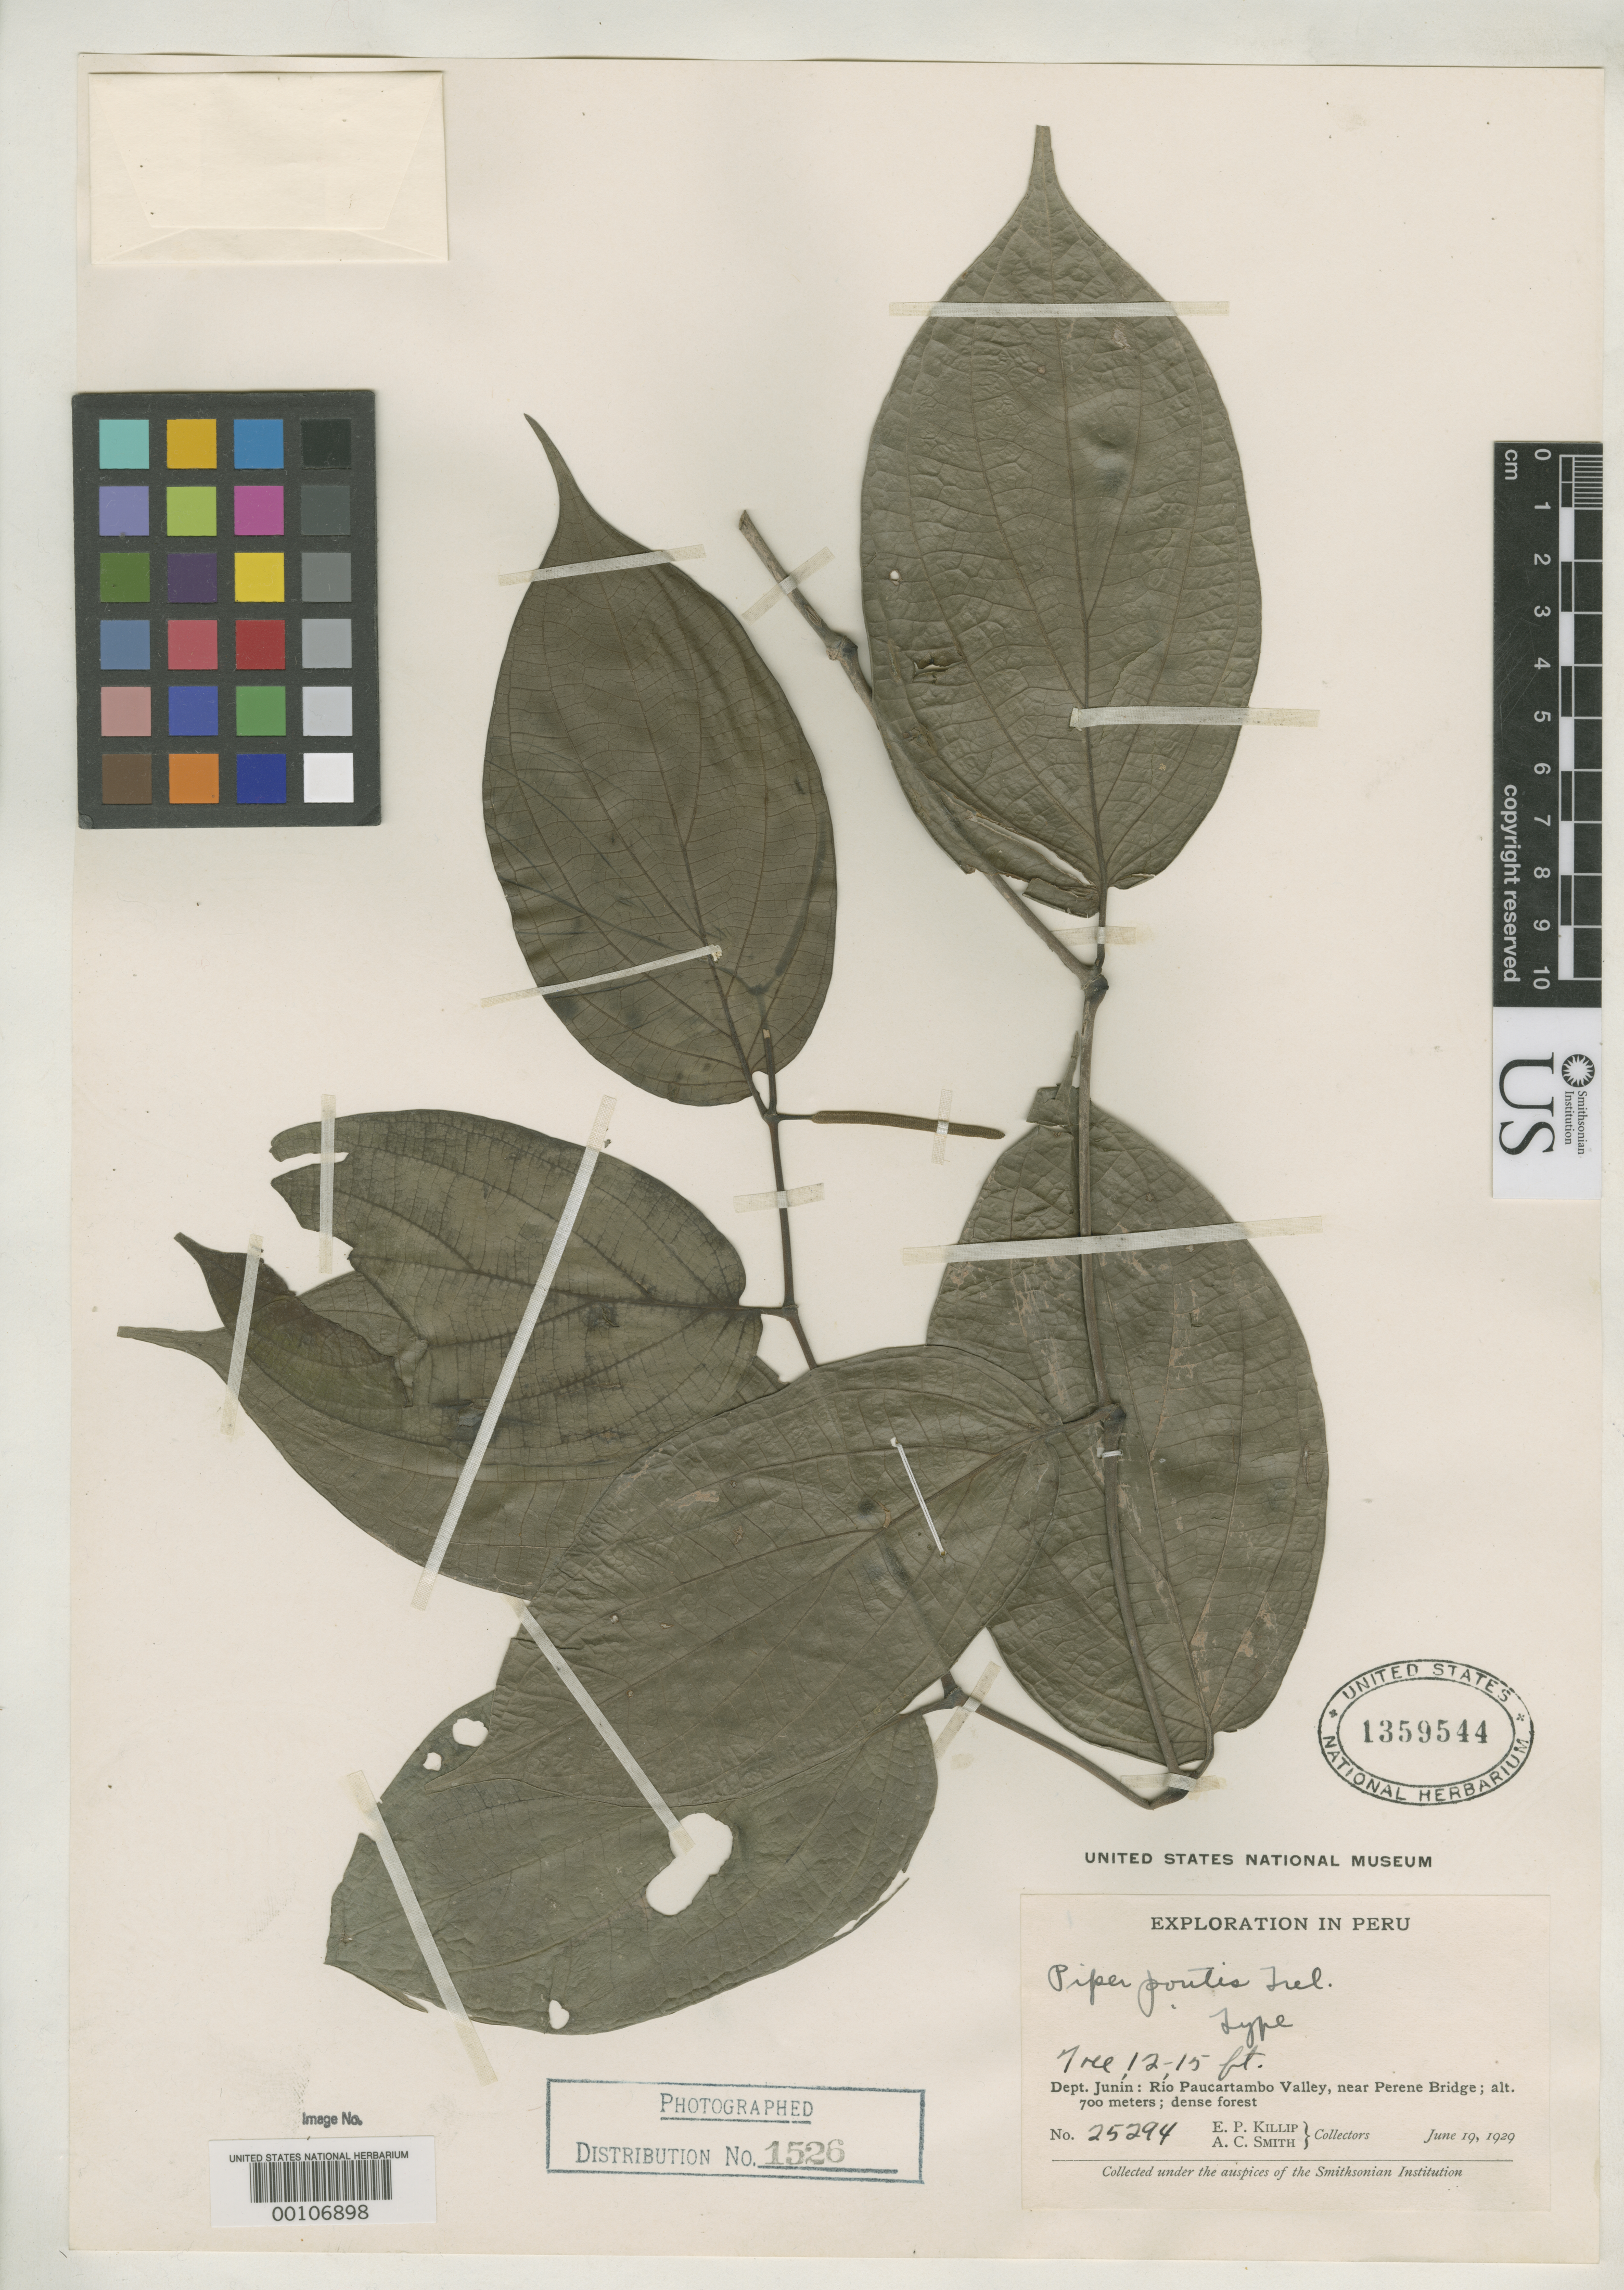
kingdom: Plantae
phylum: Tracheophyta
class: Magnoliopsida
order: Piperales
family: Piperaceae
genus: Piper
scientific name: Piper pontis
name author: Trel. in J.F. Macbr.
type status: Holotype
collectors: E. P. Killip & A. C. Smith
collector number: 25294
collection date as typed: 19 Jun 1929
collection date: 1929-06-19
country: Peru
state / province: Junín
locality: Rio Paucartambo Valley, near Perene Bridge.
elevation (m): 700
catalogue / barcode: US 1359544